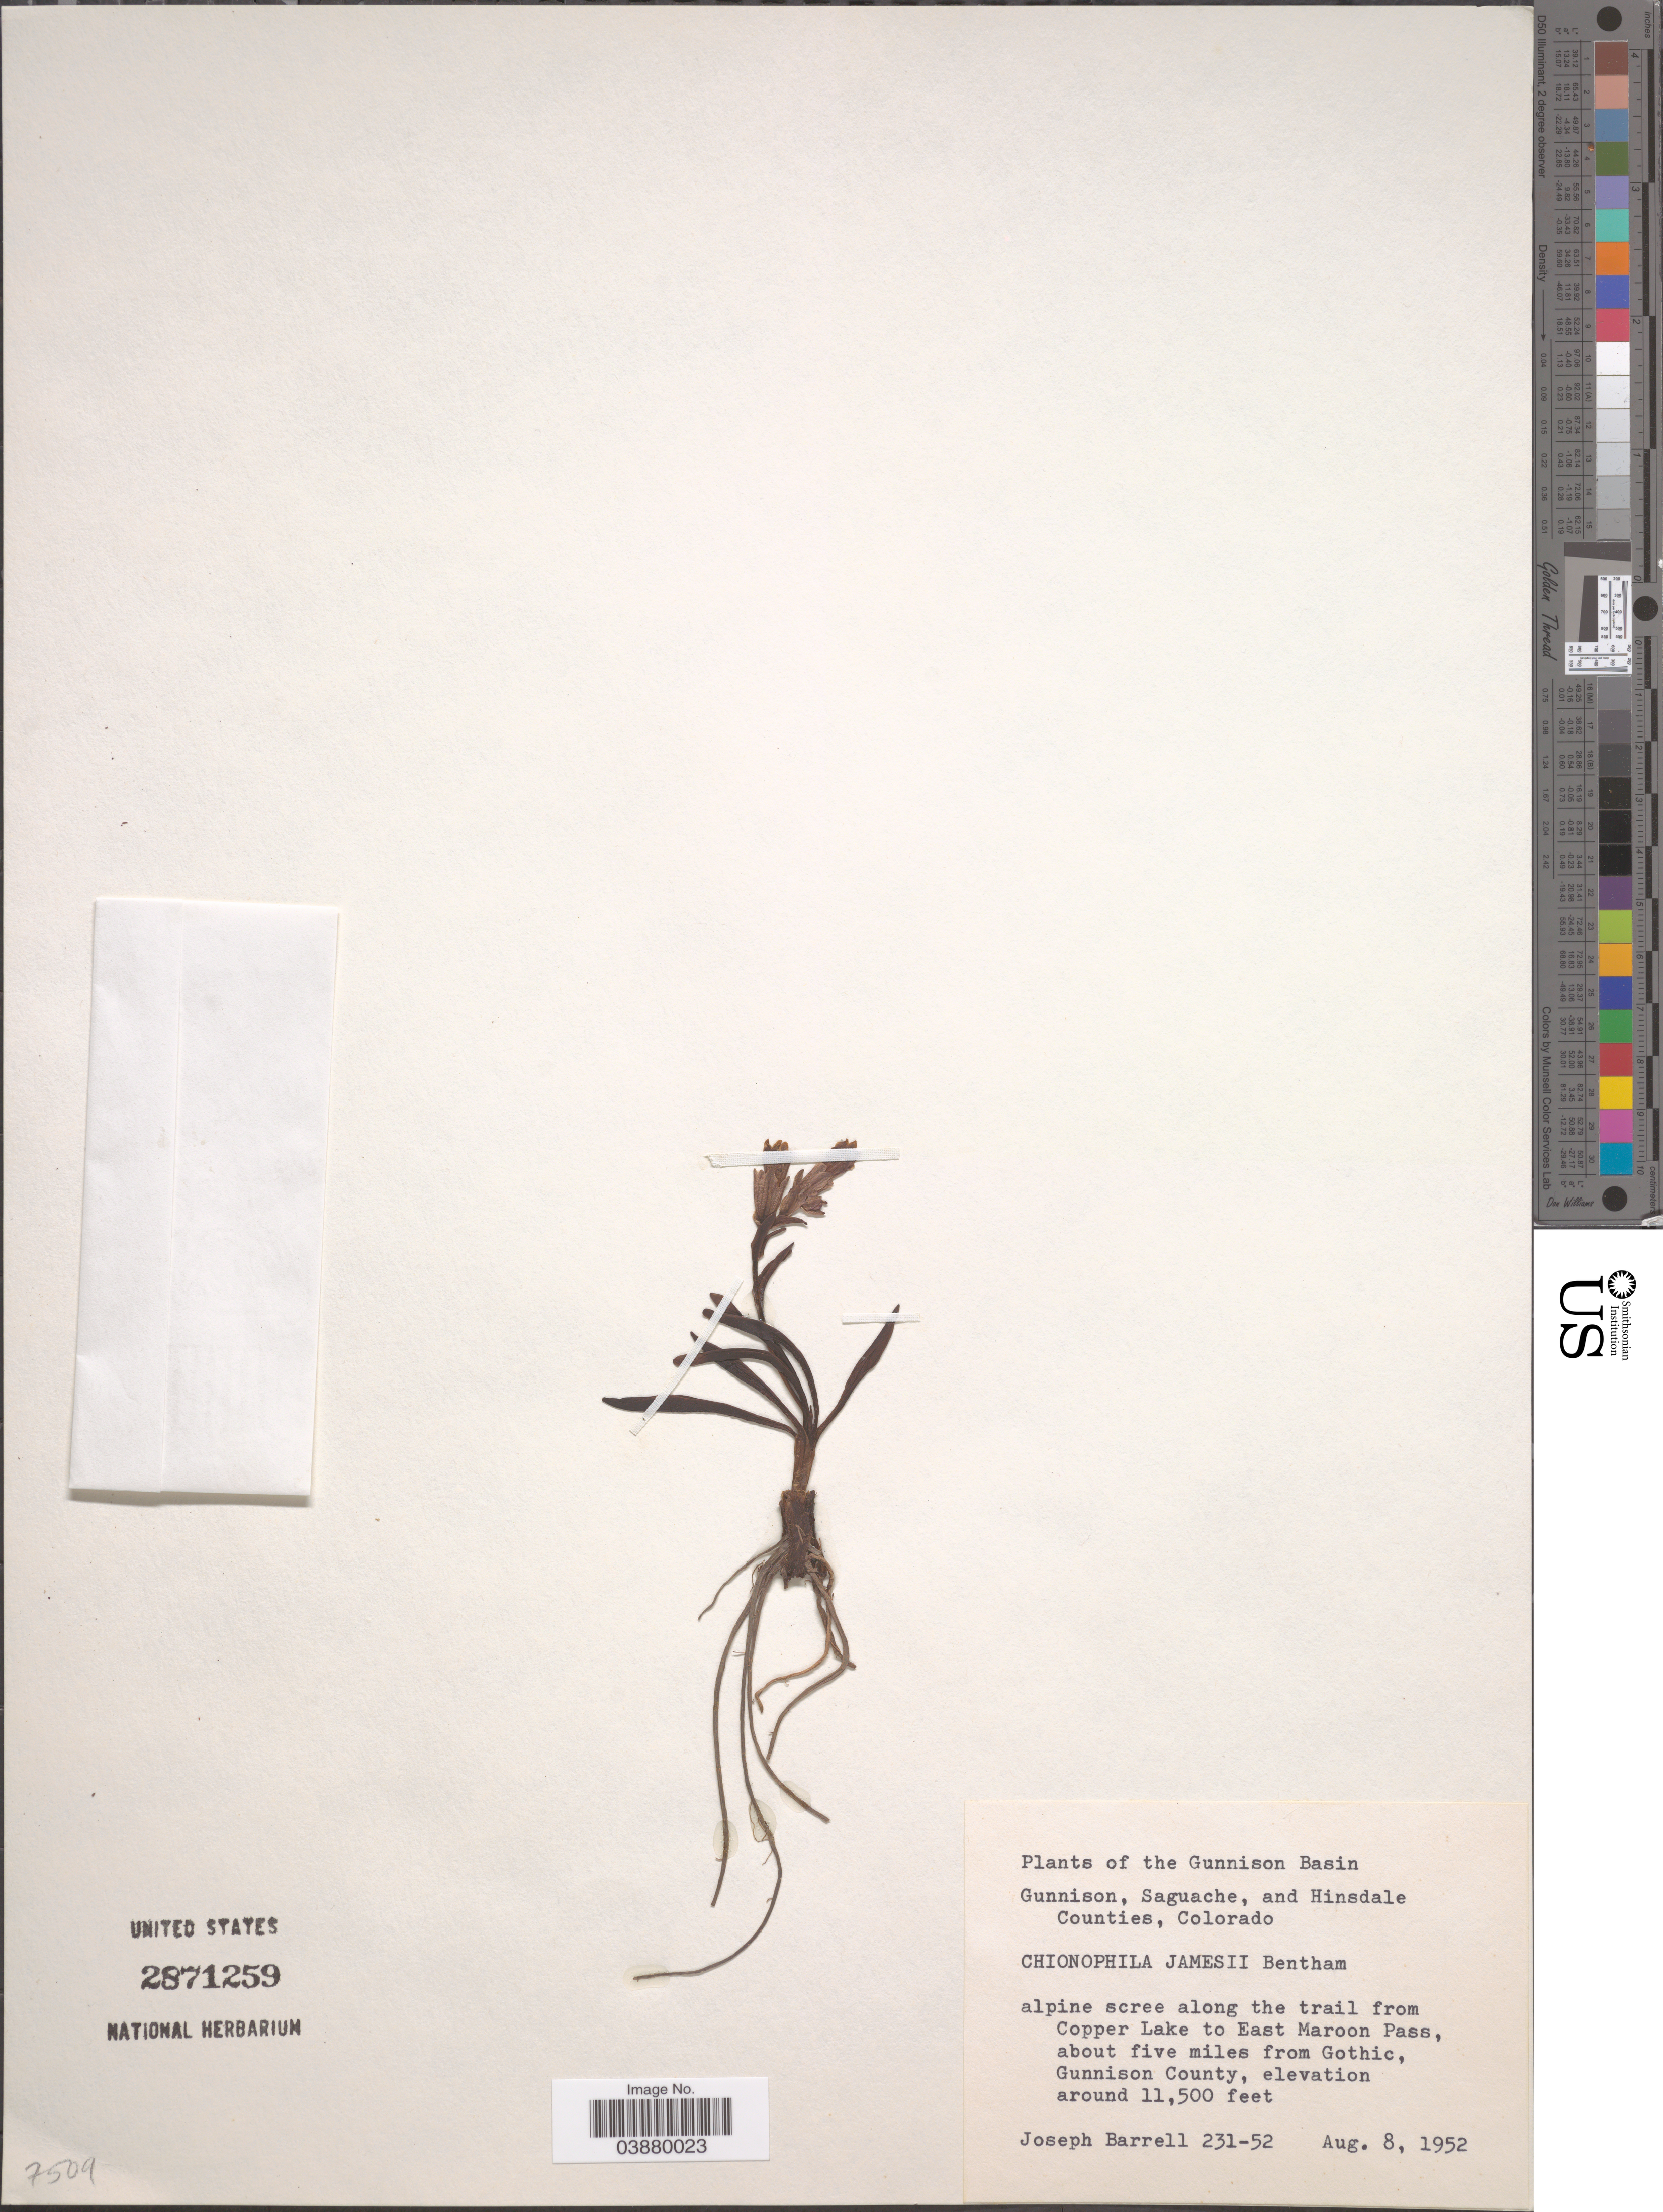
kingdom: Plantae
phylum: Tracheophyta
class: Magnoliopsida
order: Lamiales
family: Plantaginaceae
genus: Chionophila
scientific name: Chionophila jamesii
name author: Benth.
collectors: J. Barrell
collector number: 231-52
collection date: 1952-08-08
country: United States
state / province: Colorado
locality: The Gunnison Basin. Alpine scree along the trail from Copper Lake to East Maroon Pass, about five miles from Gothic, Gunnisson County.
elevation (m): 3505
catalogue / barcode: US 2871259